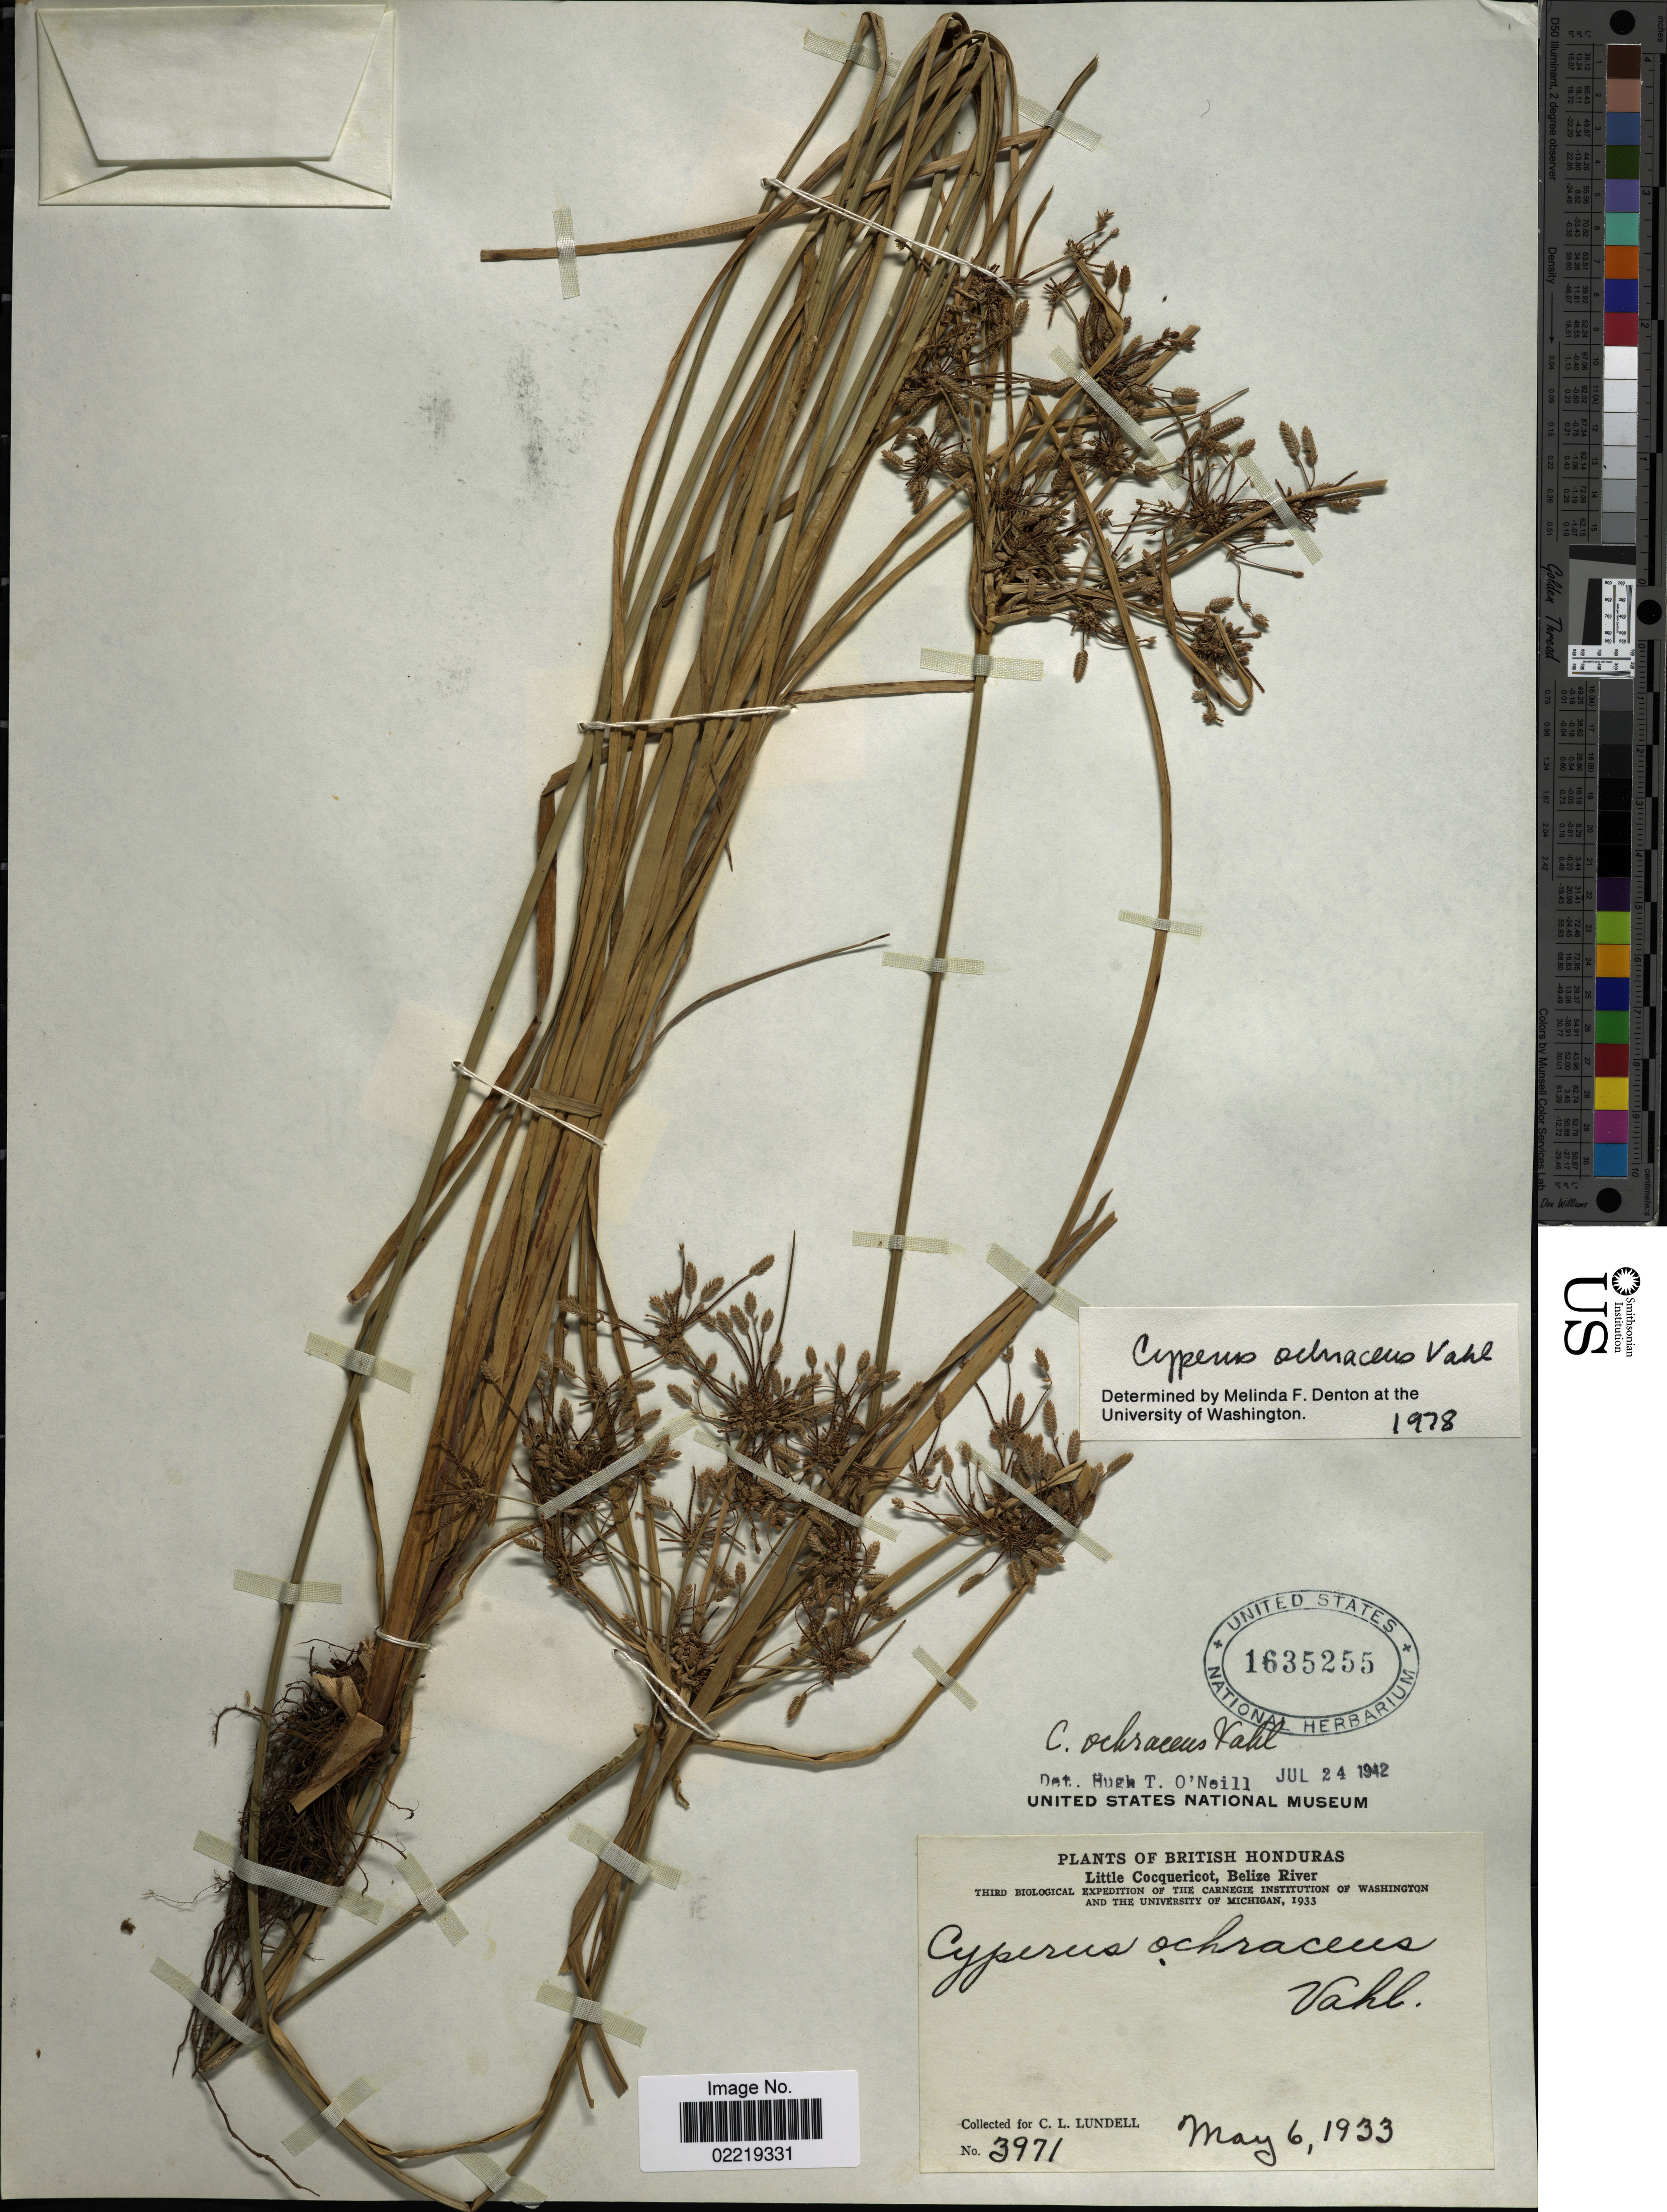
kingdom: Plantae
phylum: Tracheophyta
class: Liliopsida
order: Poales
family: Cyperaceae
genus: Cyperus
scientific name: Cyperus ochraceus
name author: Vahl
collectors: C. L. Lundell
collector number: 3971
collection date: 1933-05-06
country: Belize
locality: British Honduras, Little Cocquericot, Beliz River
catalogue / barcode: US 1635255